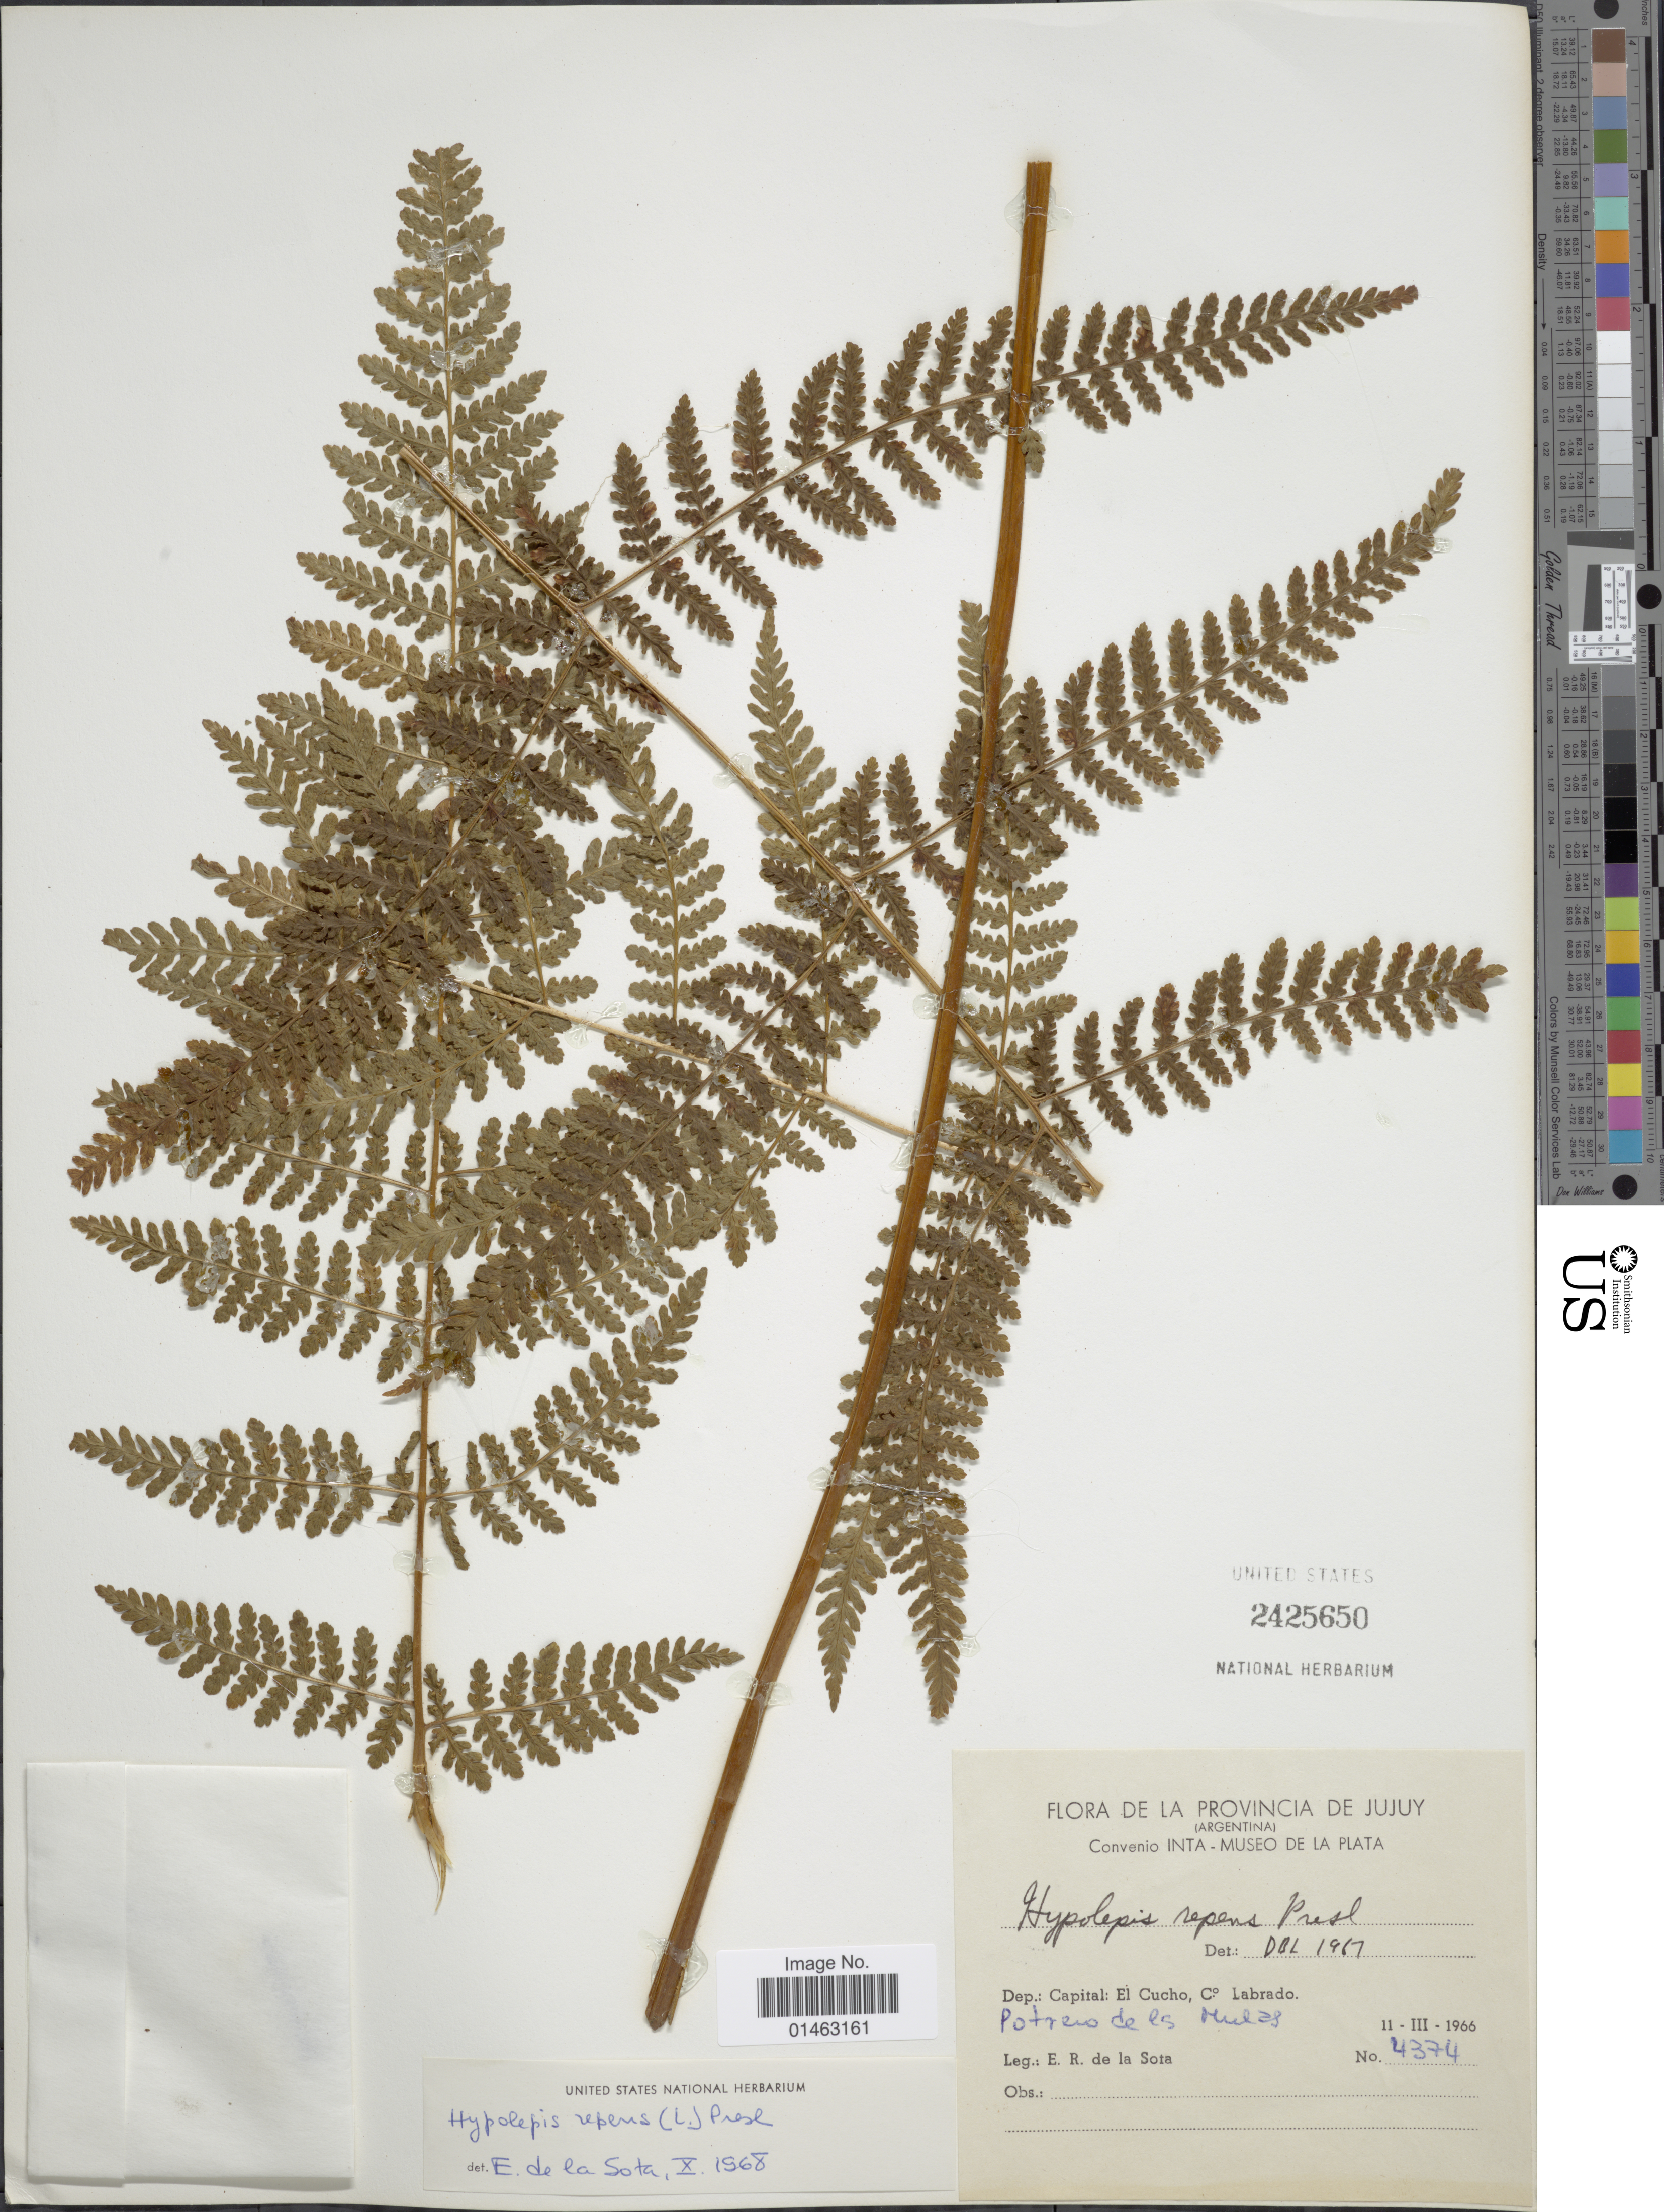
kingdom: Plantae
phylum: Tracheophyta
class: Polypodiopsida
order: Polypodiales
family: Dennstaedtiaceae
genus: Hypolepis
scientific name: Hypolepis repens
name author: (L.) C. Presl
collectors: E. R. de la Sota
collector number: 4374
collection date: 1966-03-02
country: Argentina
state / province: Jujuy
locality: Capital: El Cucho, Co. Labrado Potreio de es Mulas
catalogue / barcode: US 2425650